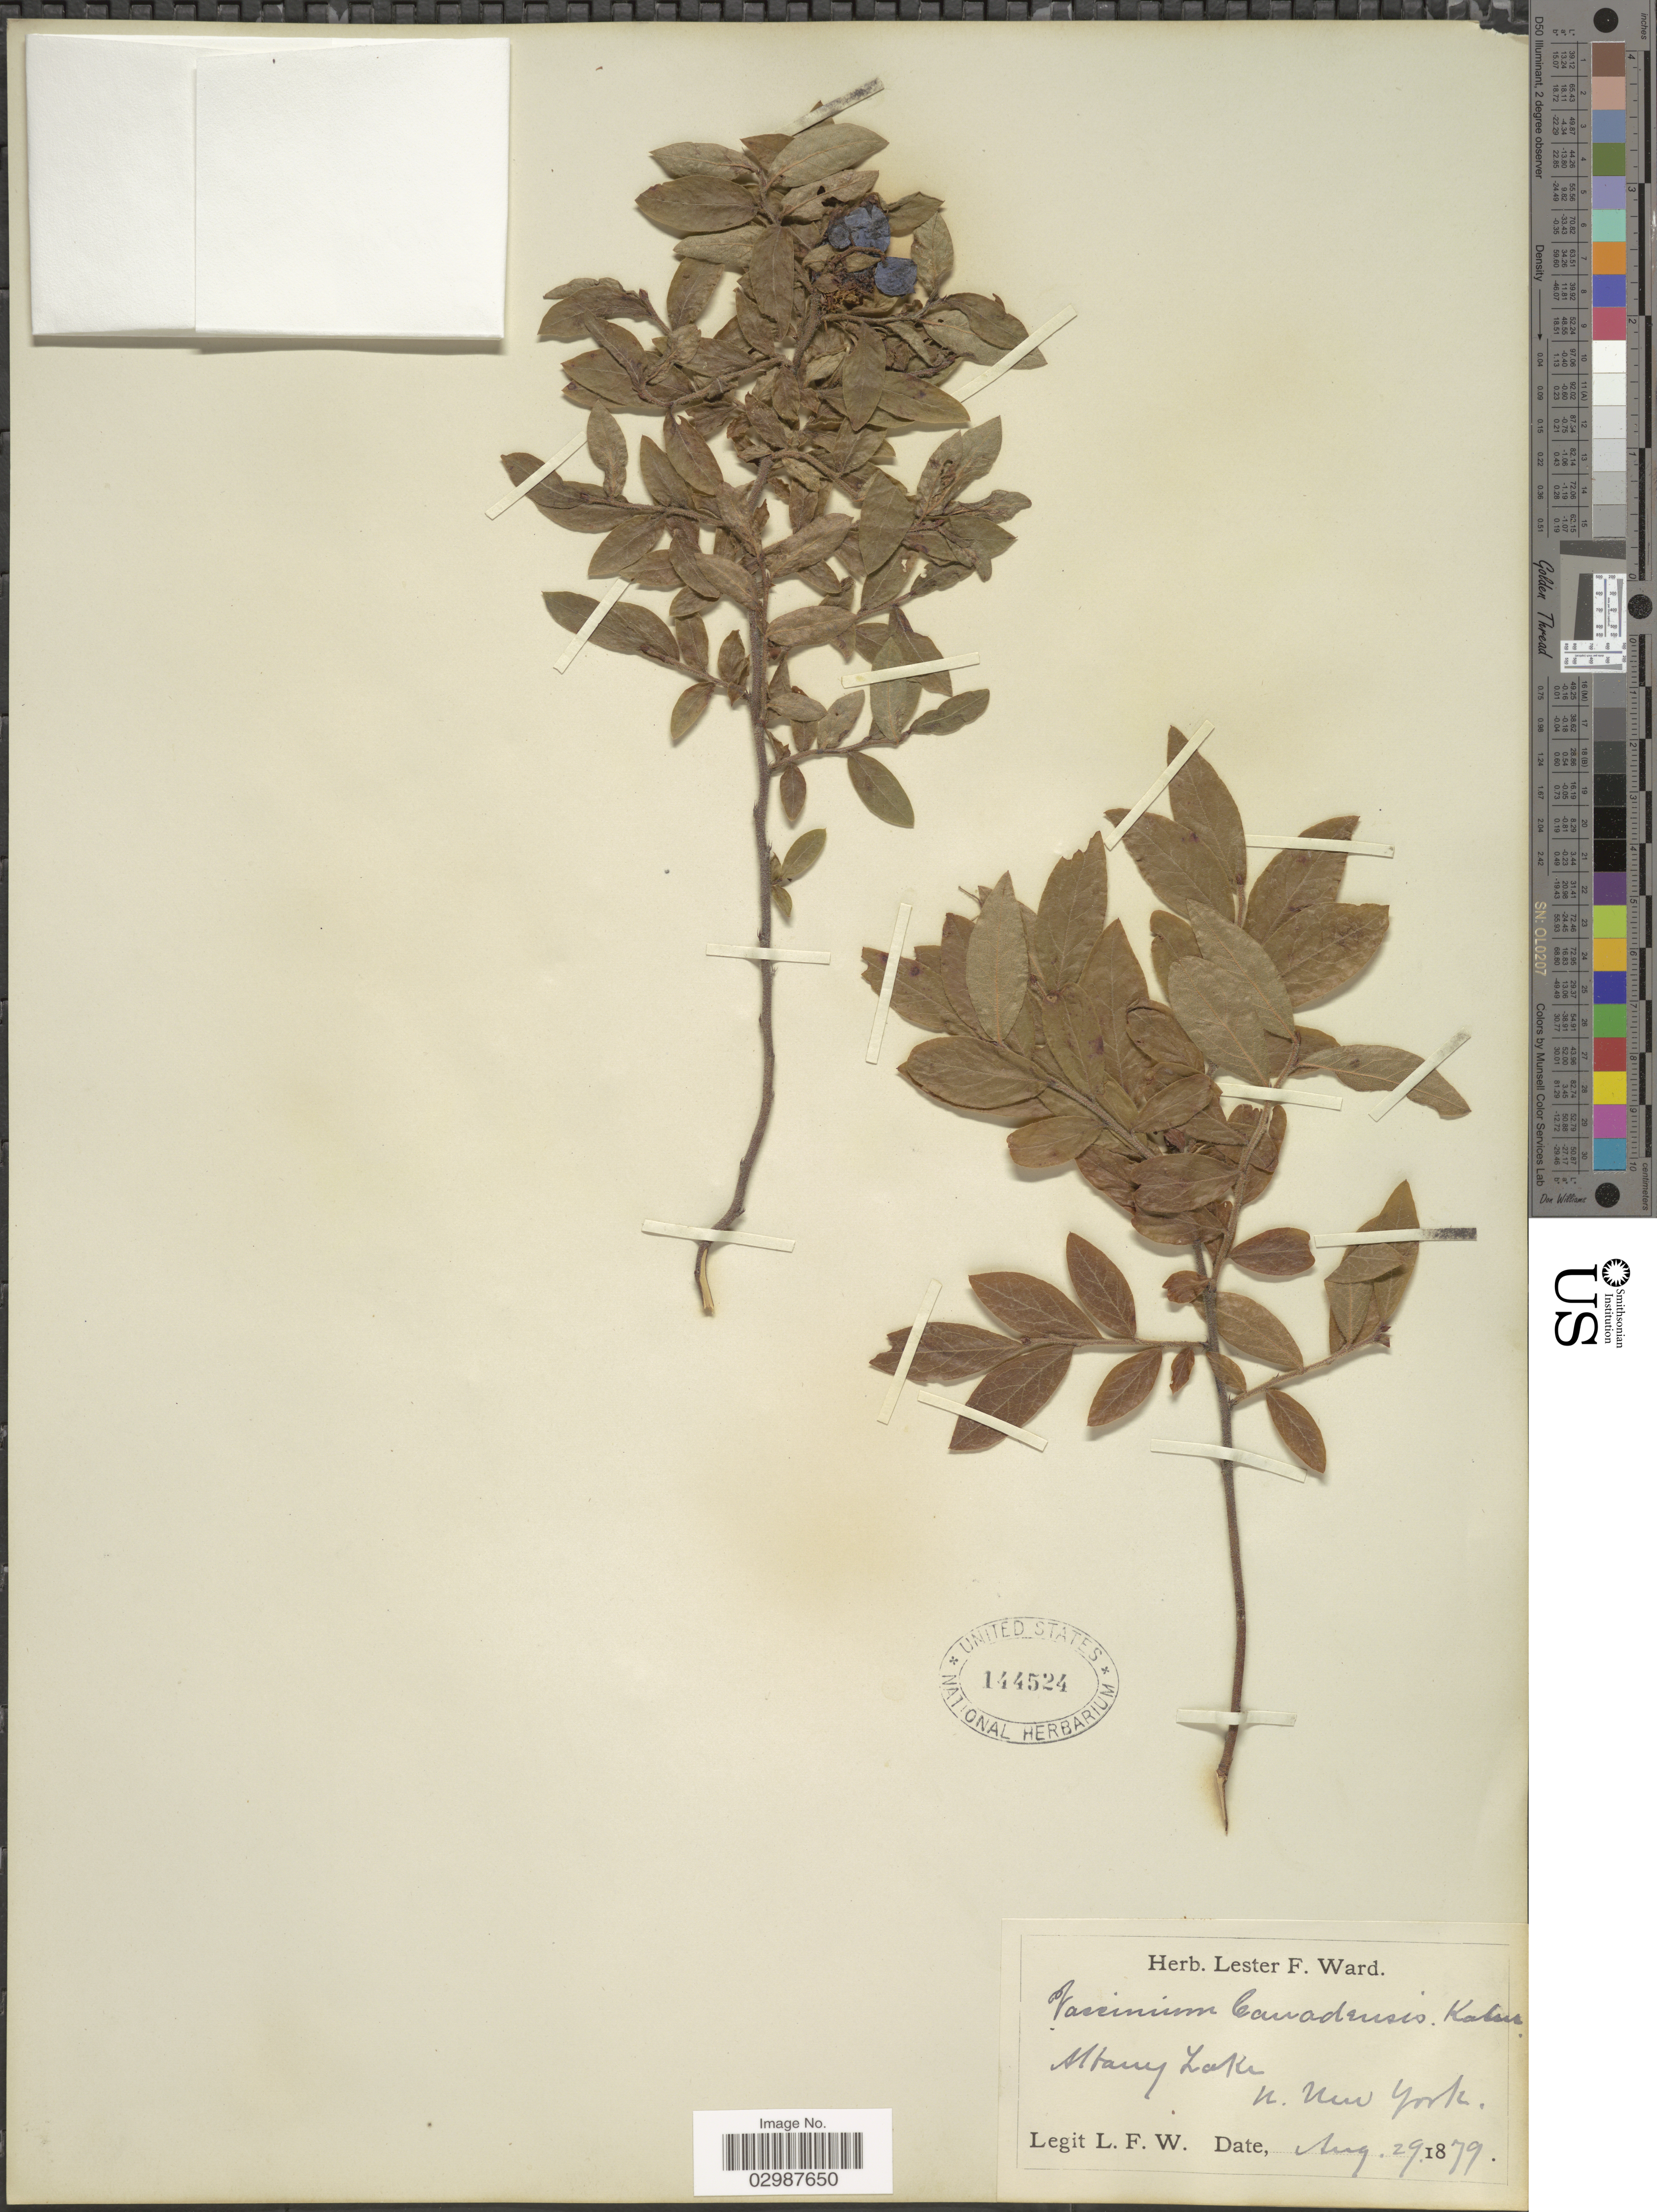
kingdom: Plantae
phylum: Tracheophyta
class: Magnoliopsida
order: Ericales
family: Ericaceae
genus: Vaccinium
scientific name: Vaccinium canadense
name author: Kalm ex Richardson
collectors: L. F. Ward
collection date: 1879-08-29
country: United States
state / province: New York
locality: Albany Lake, N. New York.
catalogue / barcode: US 144524